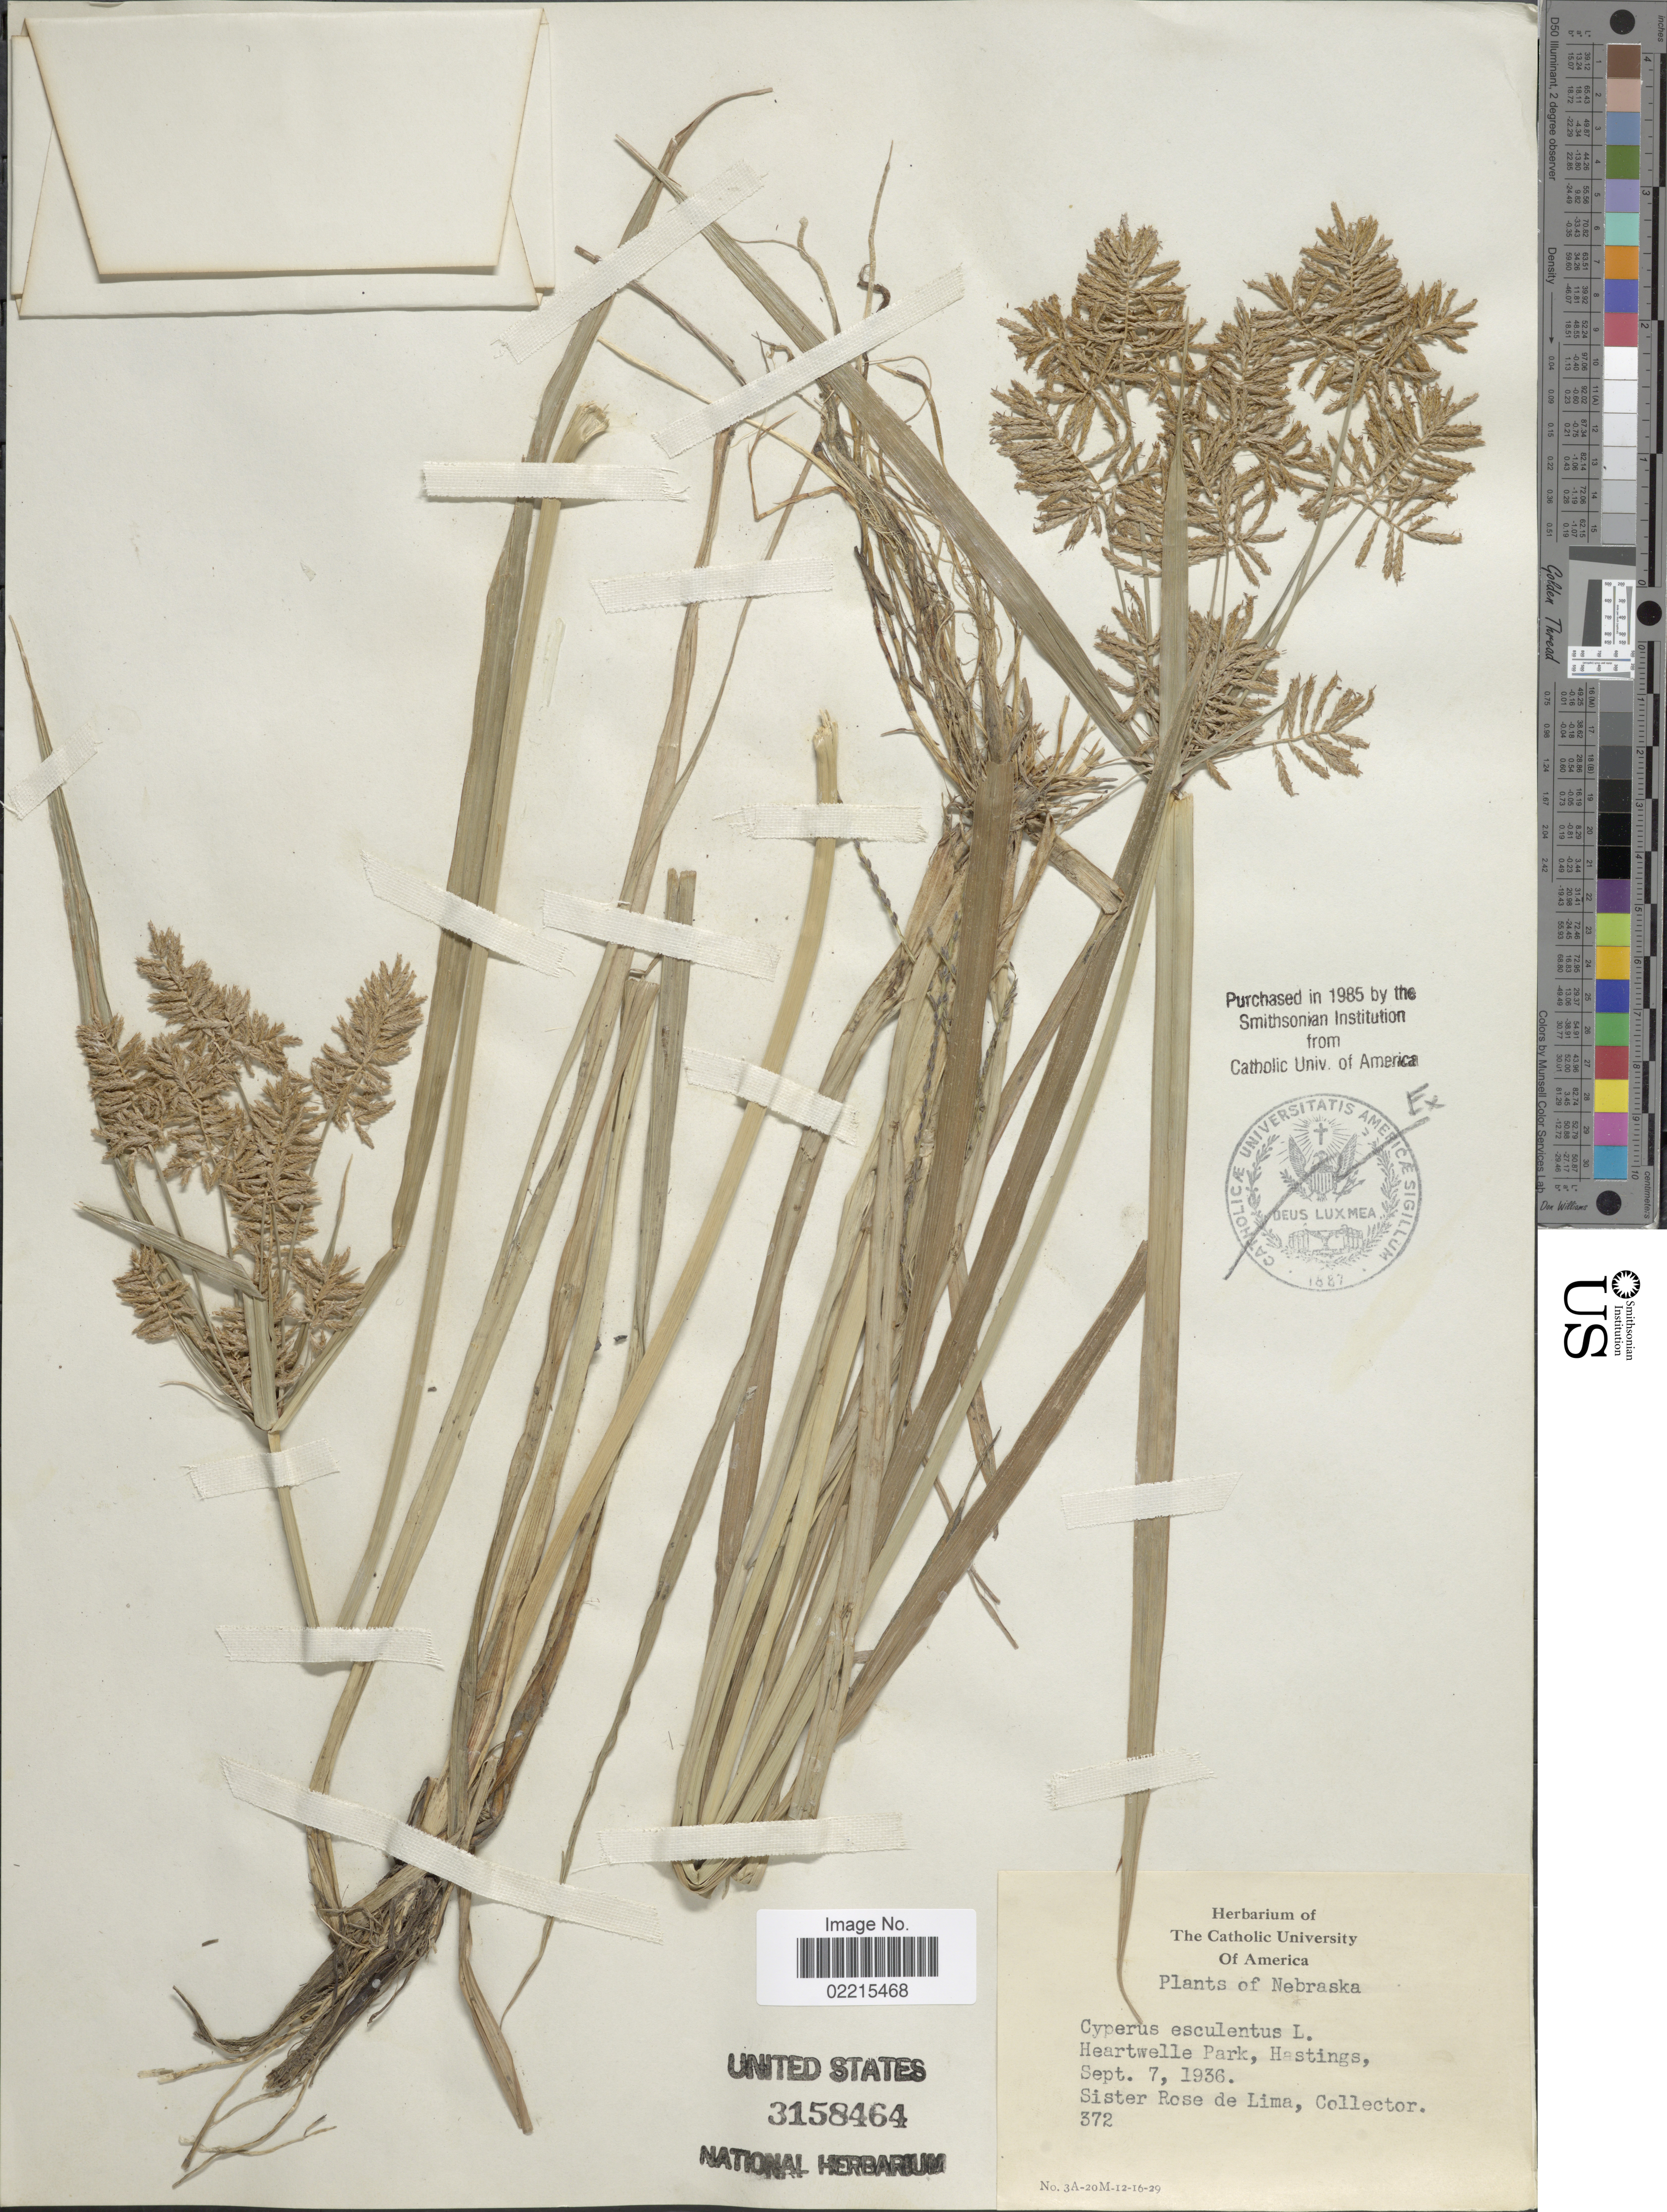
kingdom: Plantae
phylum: Tracheophyta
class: Liliopsida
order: Poales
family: Cyperaceae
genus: Cyperus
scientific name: Cyperus esculentus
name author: L.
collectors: S. Lima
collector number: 372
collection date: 1936-09-07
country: United States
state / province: Nebraska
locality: Heartwelle Park, Hastings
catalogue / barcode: US 3158464